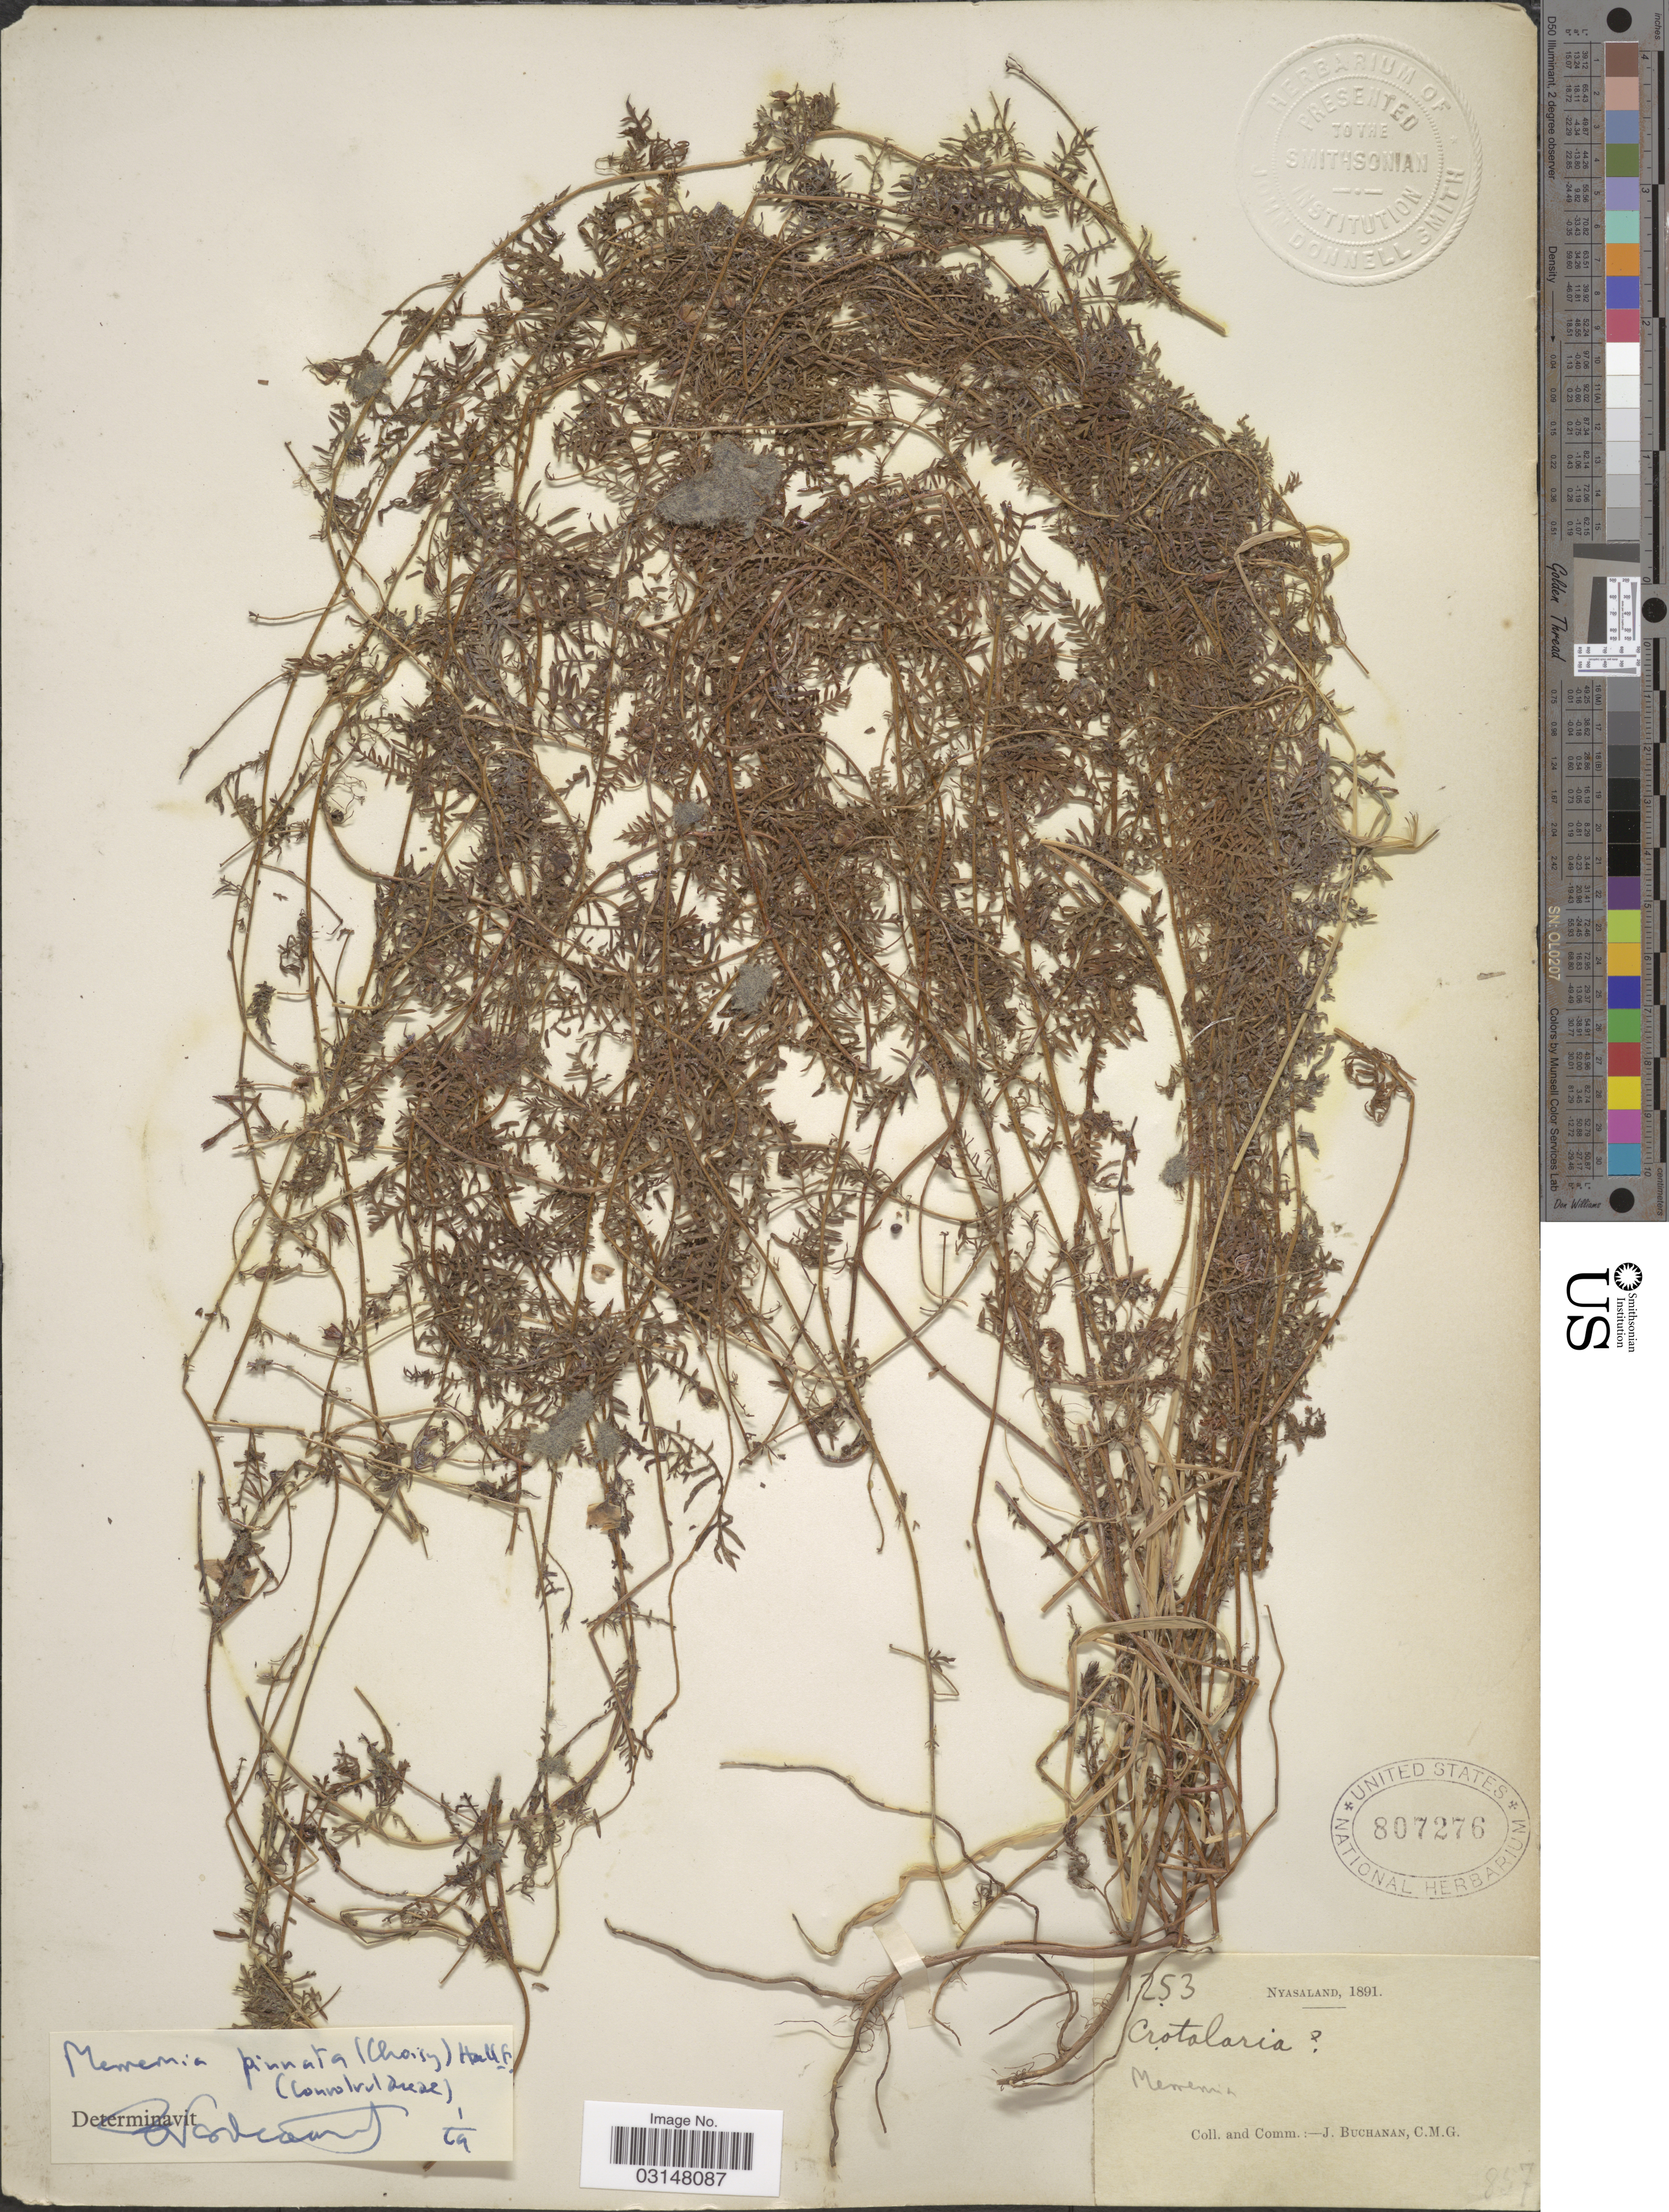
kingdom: Plantae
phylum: Tracheophyta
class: Magnoliopsida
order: Solanales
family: Convolvulaceae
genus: Xenostegia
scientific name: Xenostegia pinnata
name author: (Hochst. ex Choisy) A. R. Simões & Staples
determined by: Strong, Mark T., (BOT), Smithsonian Institution - National Museum of Natural History (UNITED STATES)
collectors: J. Buchanan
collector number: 1253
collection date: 1891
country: Malawi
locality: Nyasaland.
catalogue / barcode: US 807276